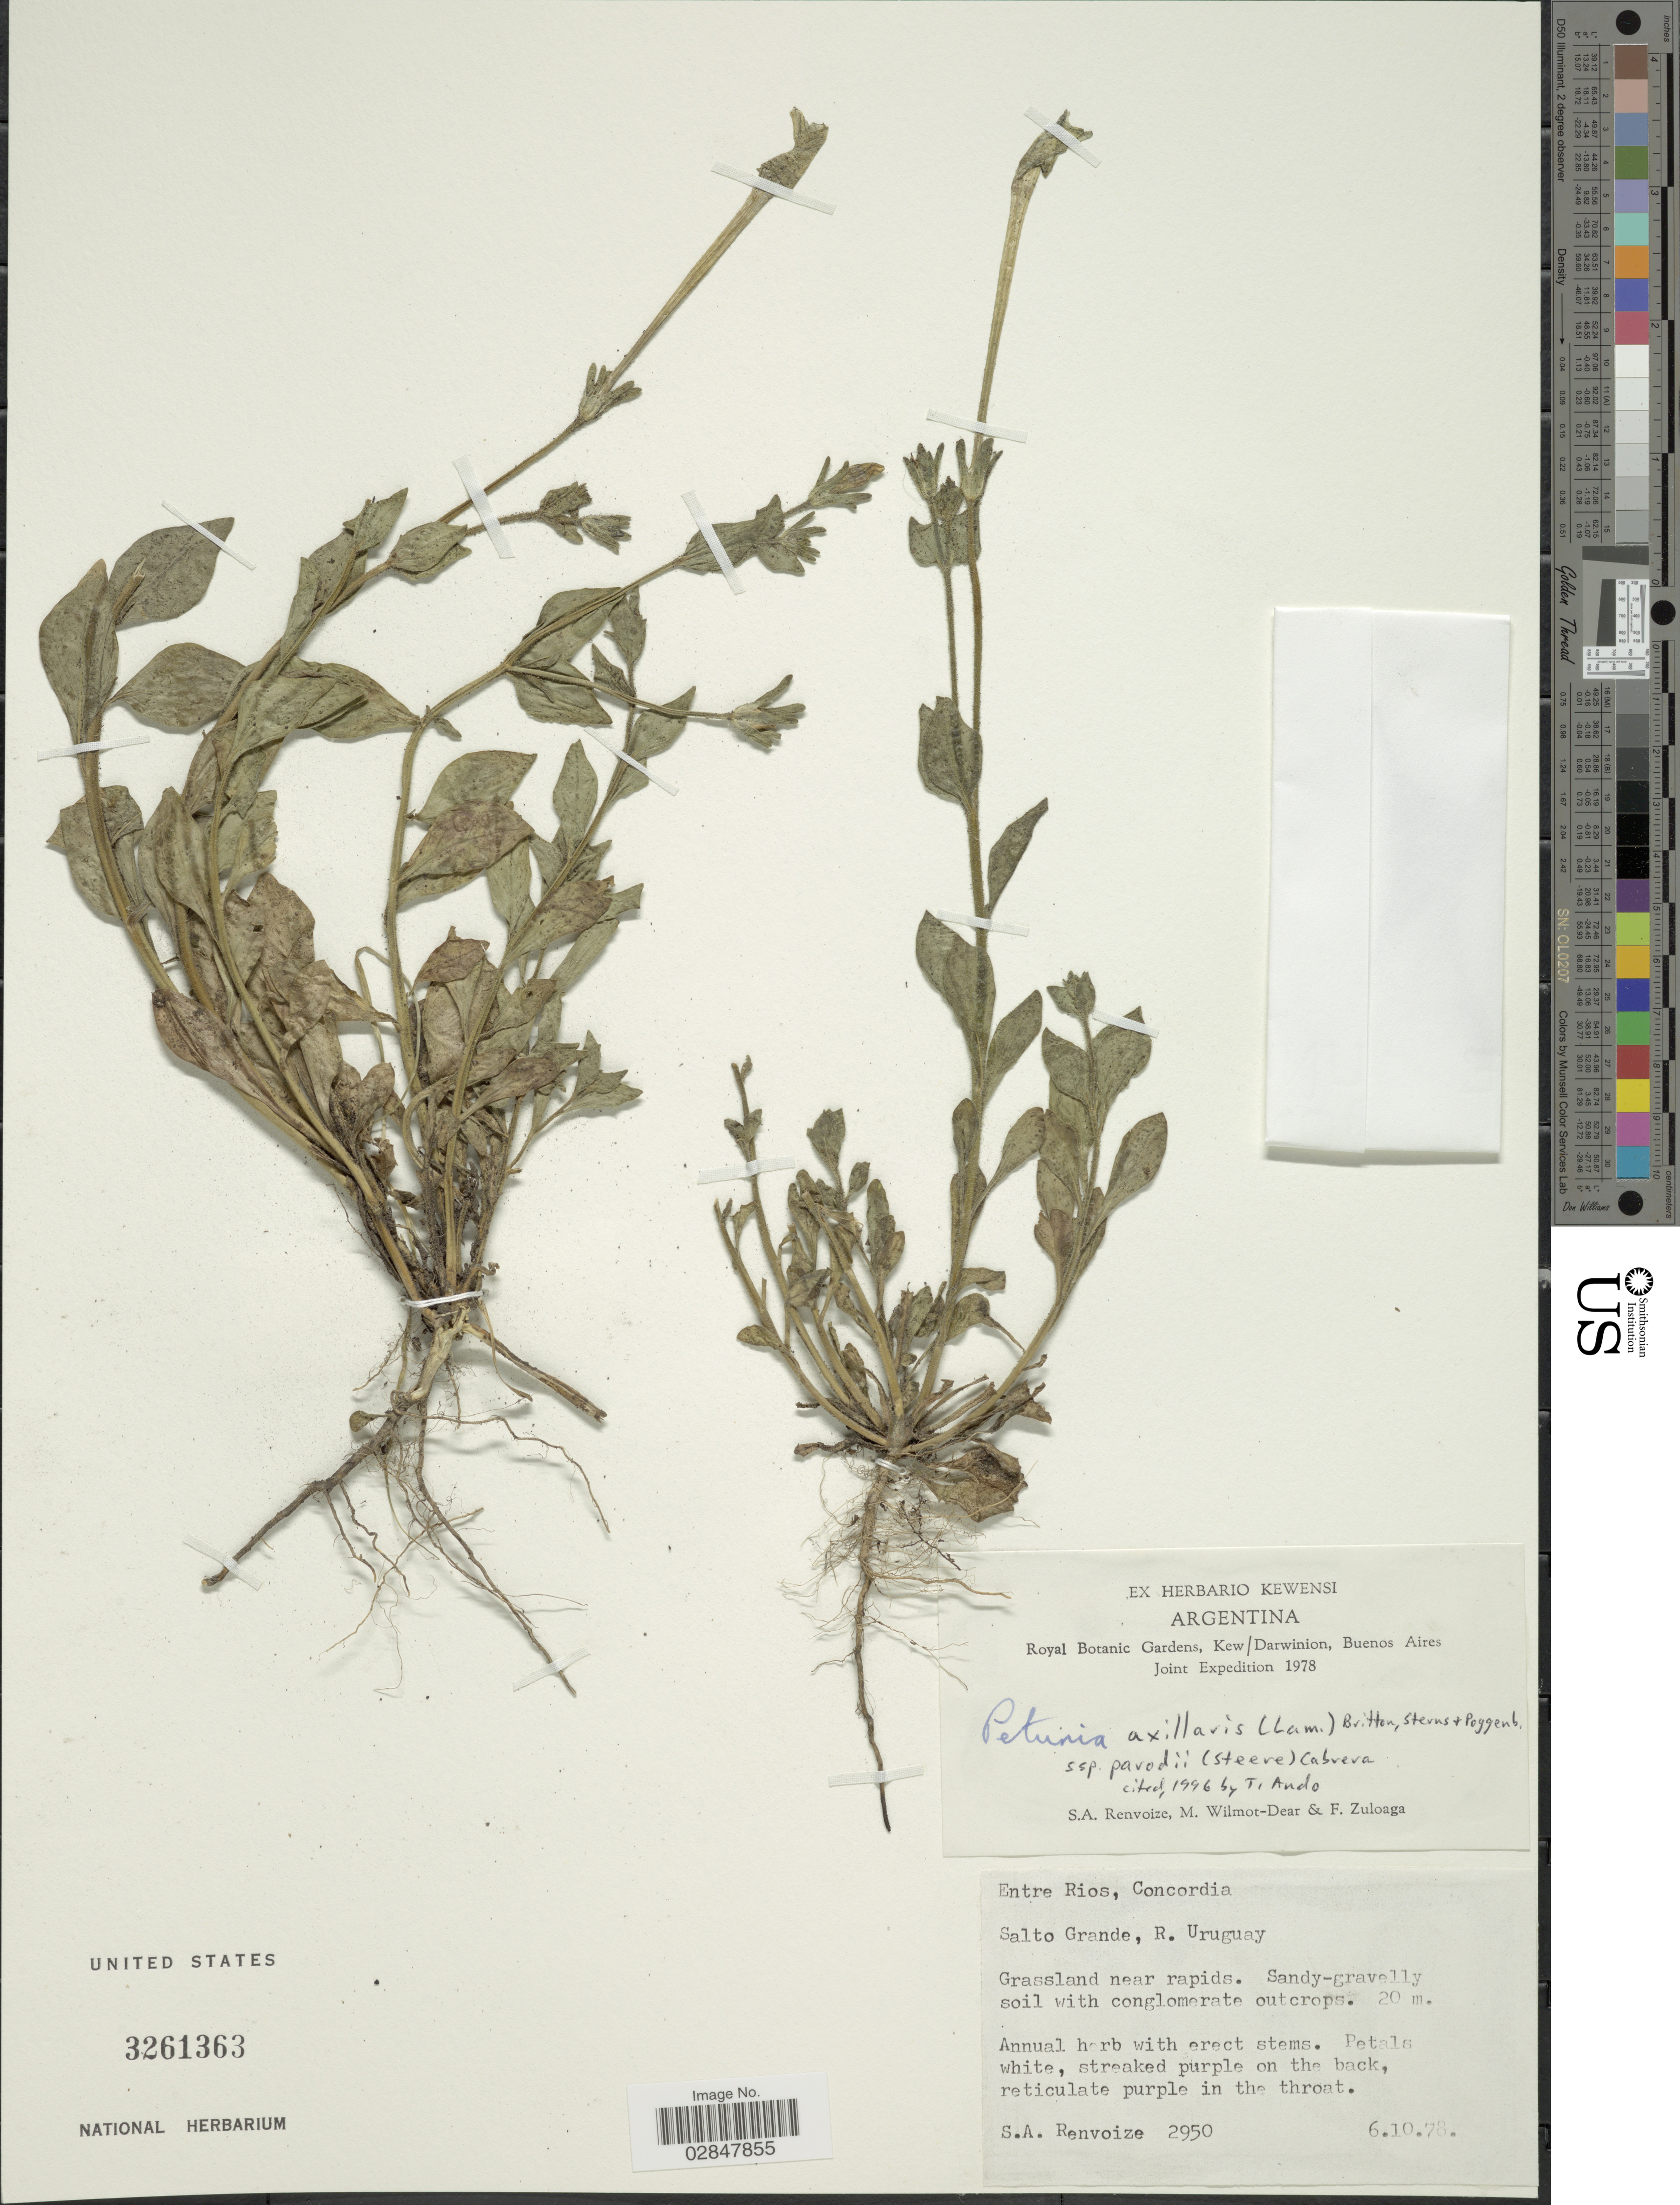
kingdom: Plantae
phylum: Tracheophyta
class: Magnoliopsida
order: Solanales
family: Solanaceae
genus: Petunia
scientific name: Petunia axillaris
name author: (Lam.) Britton, Stearns & Poggenb.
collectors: S. A. Renvoize, M. Wilmot-Dear & F. Zuloaga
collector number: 2950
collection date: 1978-10-06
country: Argentina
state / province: Entre Rios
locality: Concordia, Salto Grande, R. Uruguay.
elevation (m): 20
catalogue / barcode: US 3261363